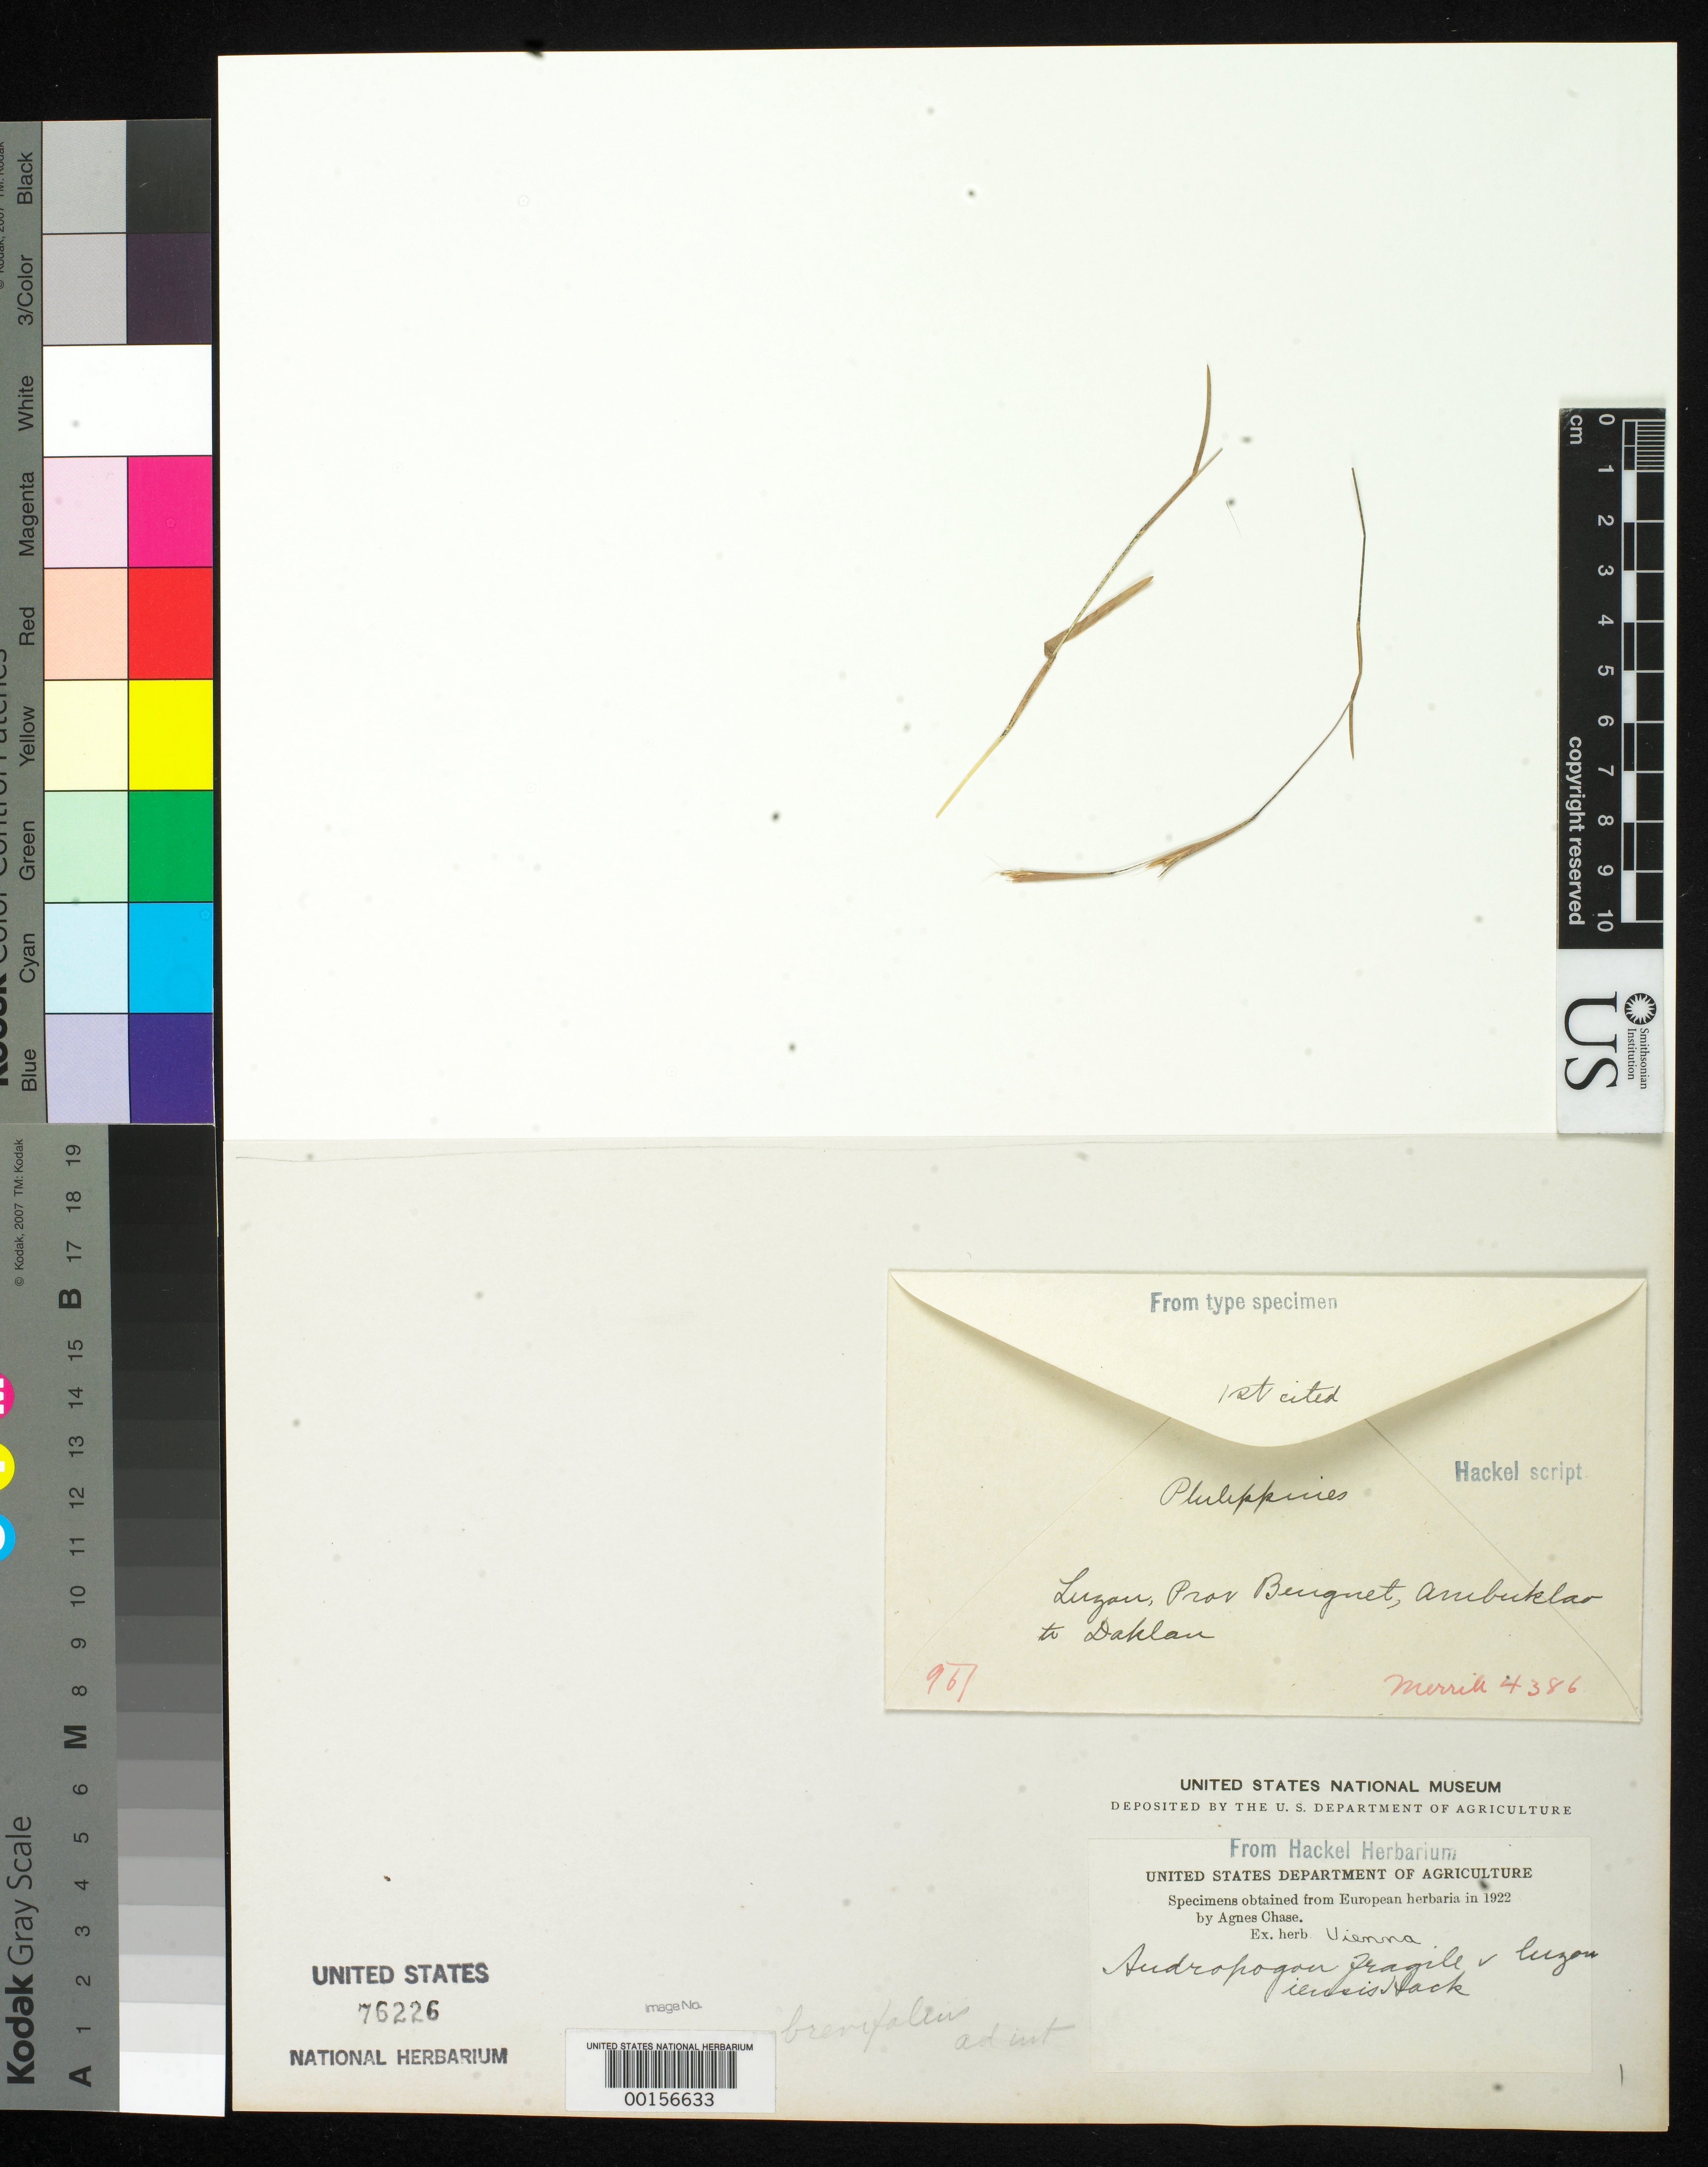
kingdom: Plantae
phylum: Tracheophyta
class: Liliopsida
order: Poales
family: Poaceae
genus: Andropogon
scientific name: Andropogon fragilis var. luzoniensis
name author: Hack.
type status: Type Fragment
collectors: E. D. Merrill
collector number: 4386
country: Philippines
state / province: Cordillera (Administrative Region)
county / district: Benguet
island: Luzon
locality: Ambuklao to Dklan.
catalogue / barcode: US 76226